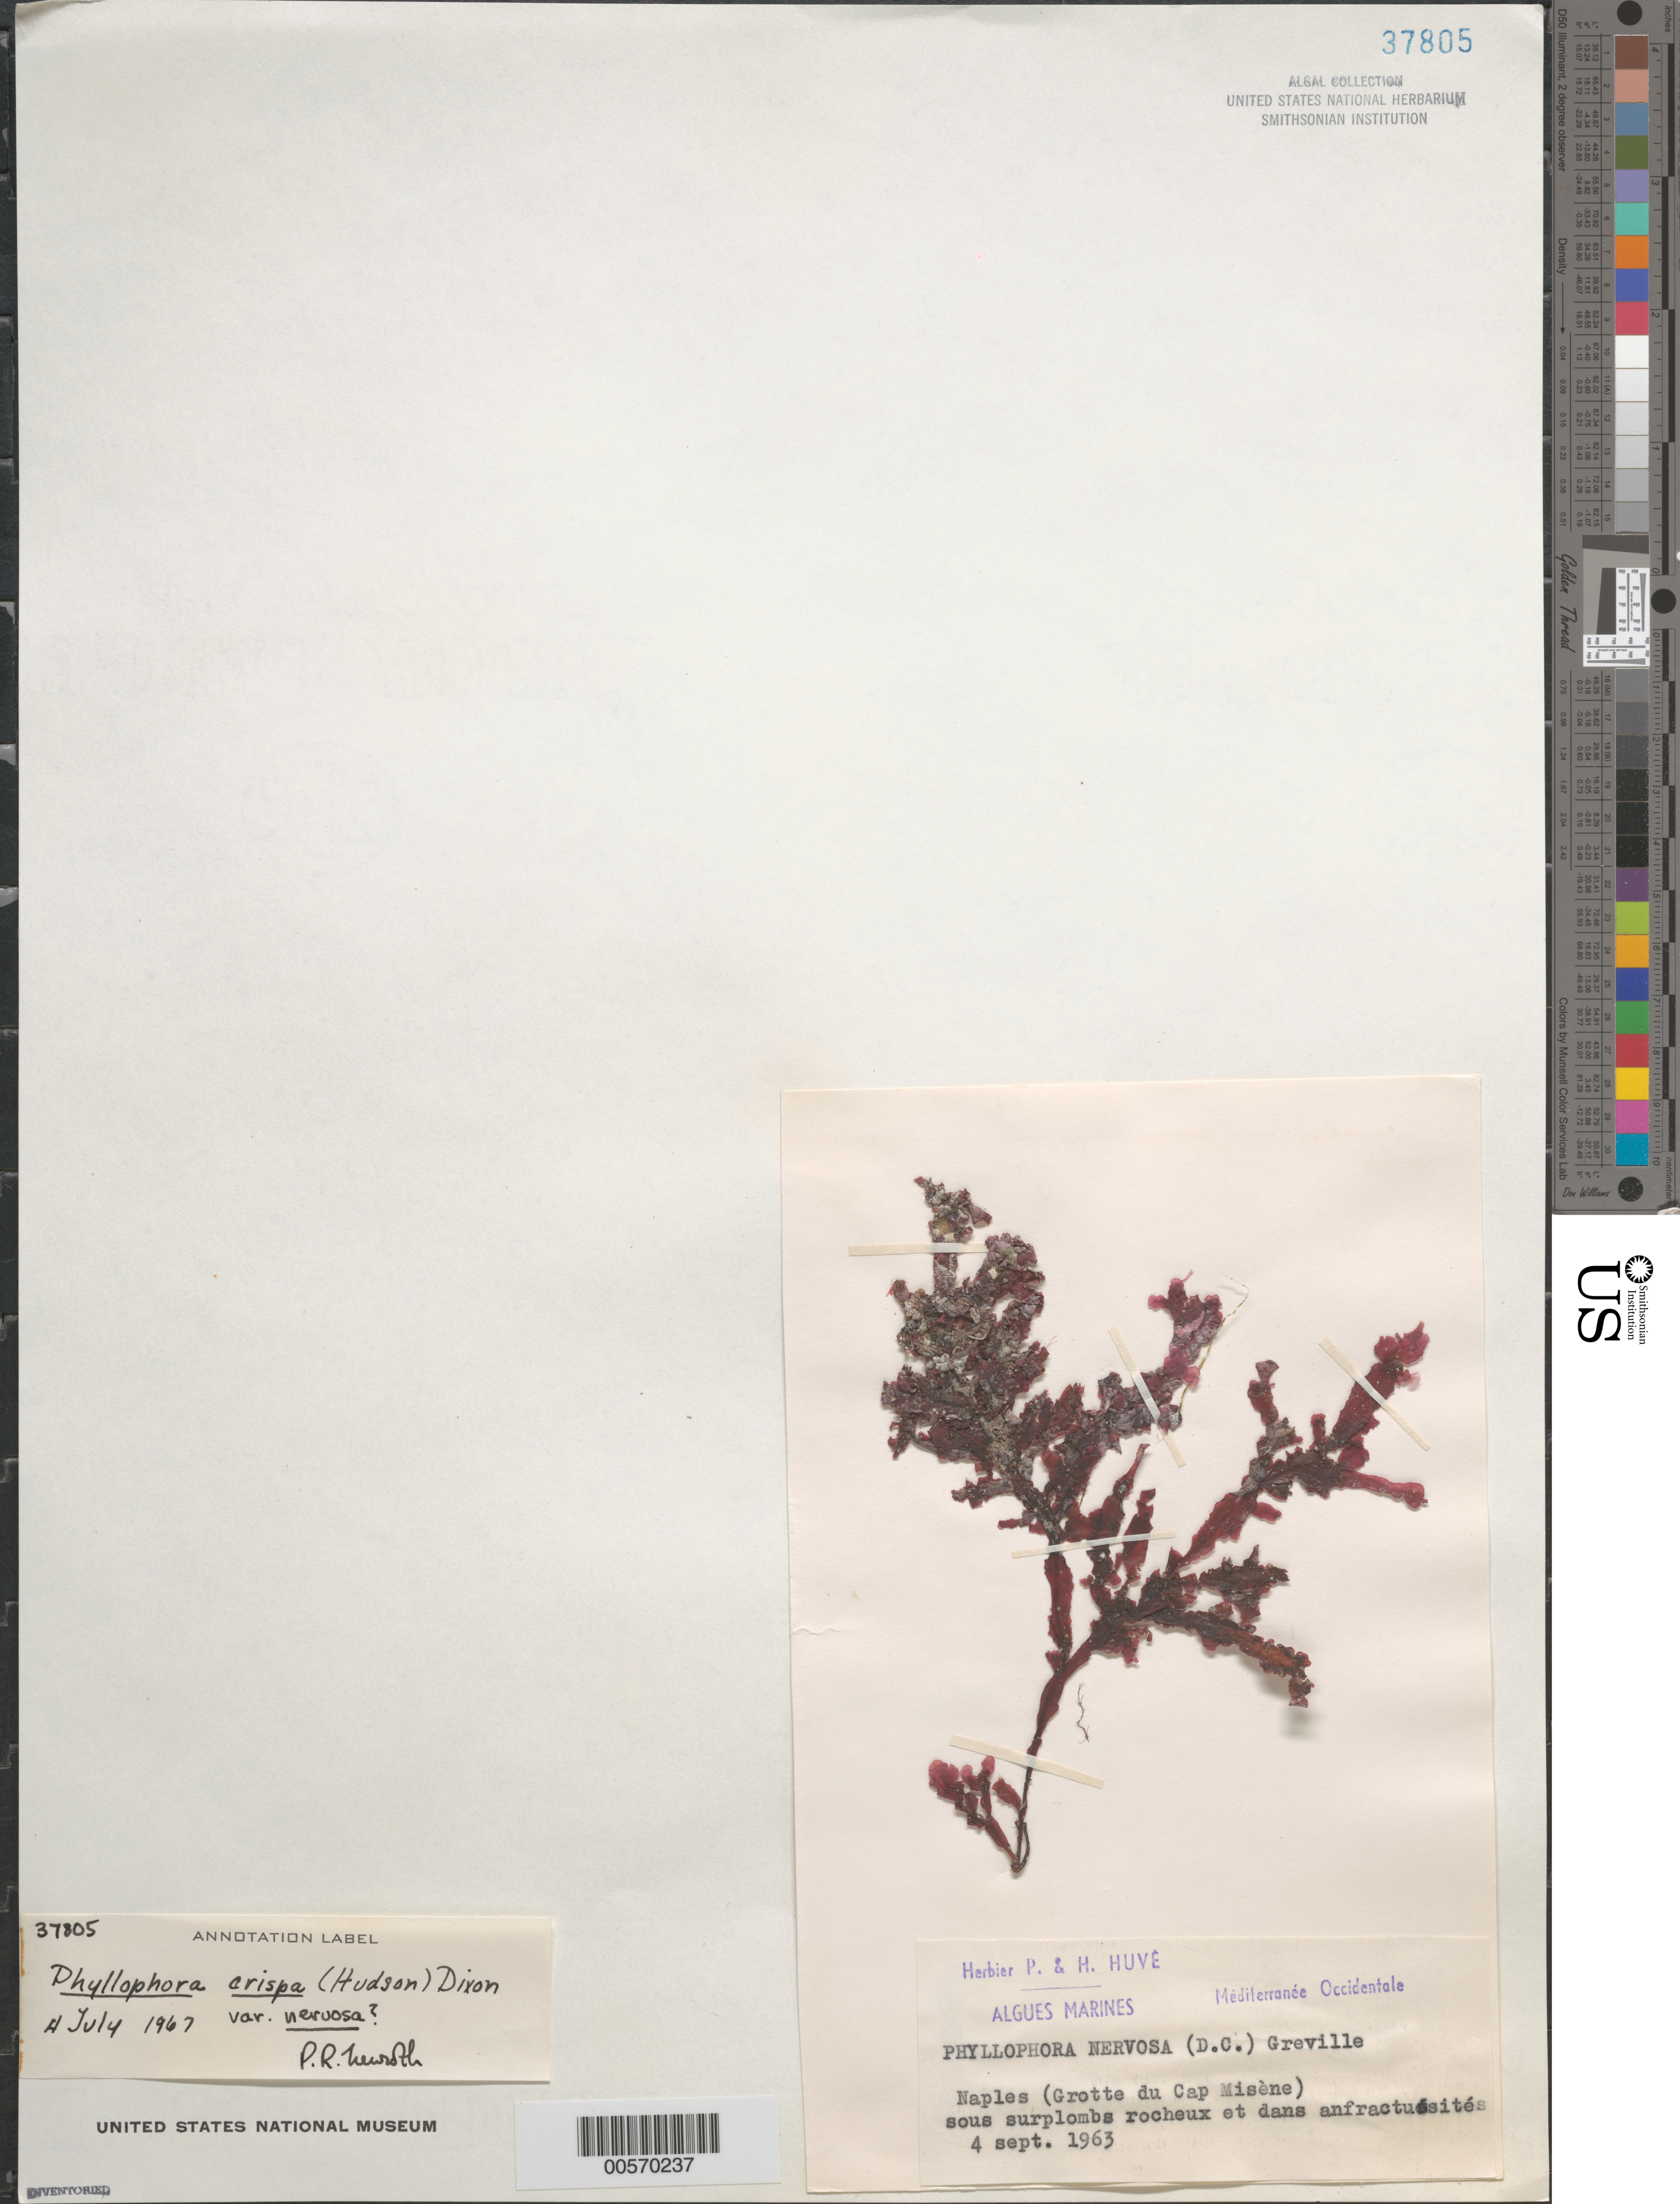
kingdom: Plantae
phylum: Rhodophyta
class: Florideophyceae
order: Gigartinales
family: Phyllophoraceae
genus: Phyllophora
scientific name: Phyllophora crispa var. nervosa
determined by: Newroth, P. R.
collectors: P. Huve & H. Huve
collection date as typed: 04 Sep 1963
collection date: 1963-09-04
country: Italy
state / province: Campania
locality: Grotte du cap misene, naples, napoli province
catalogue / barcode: US 37805